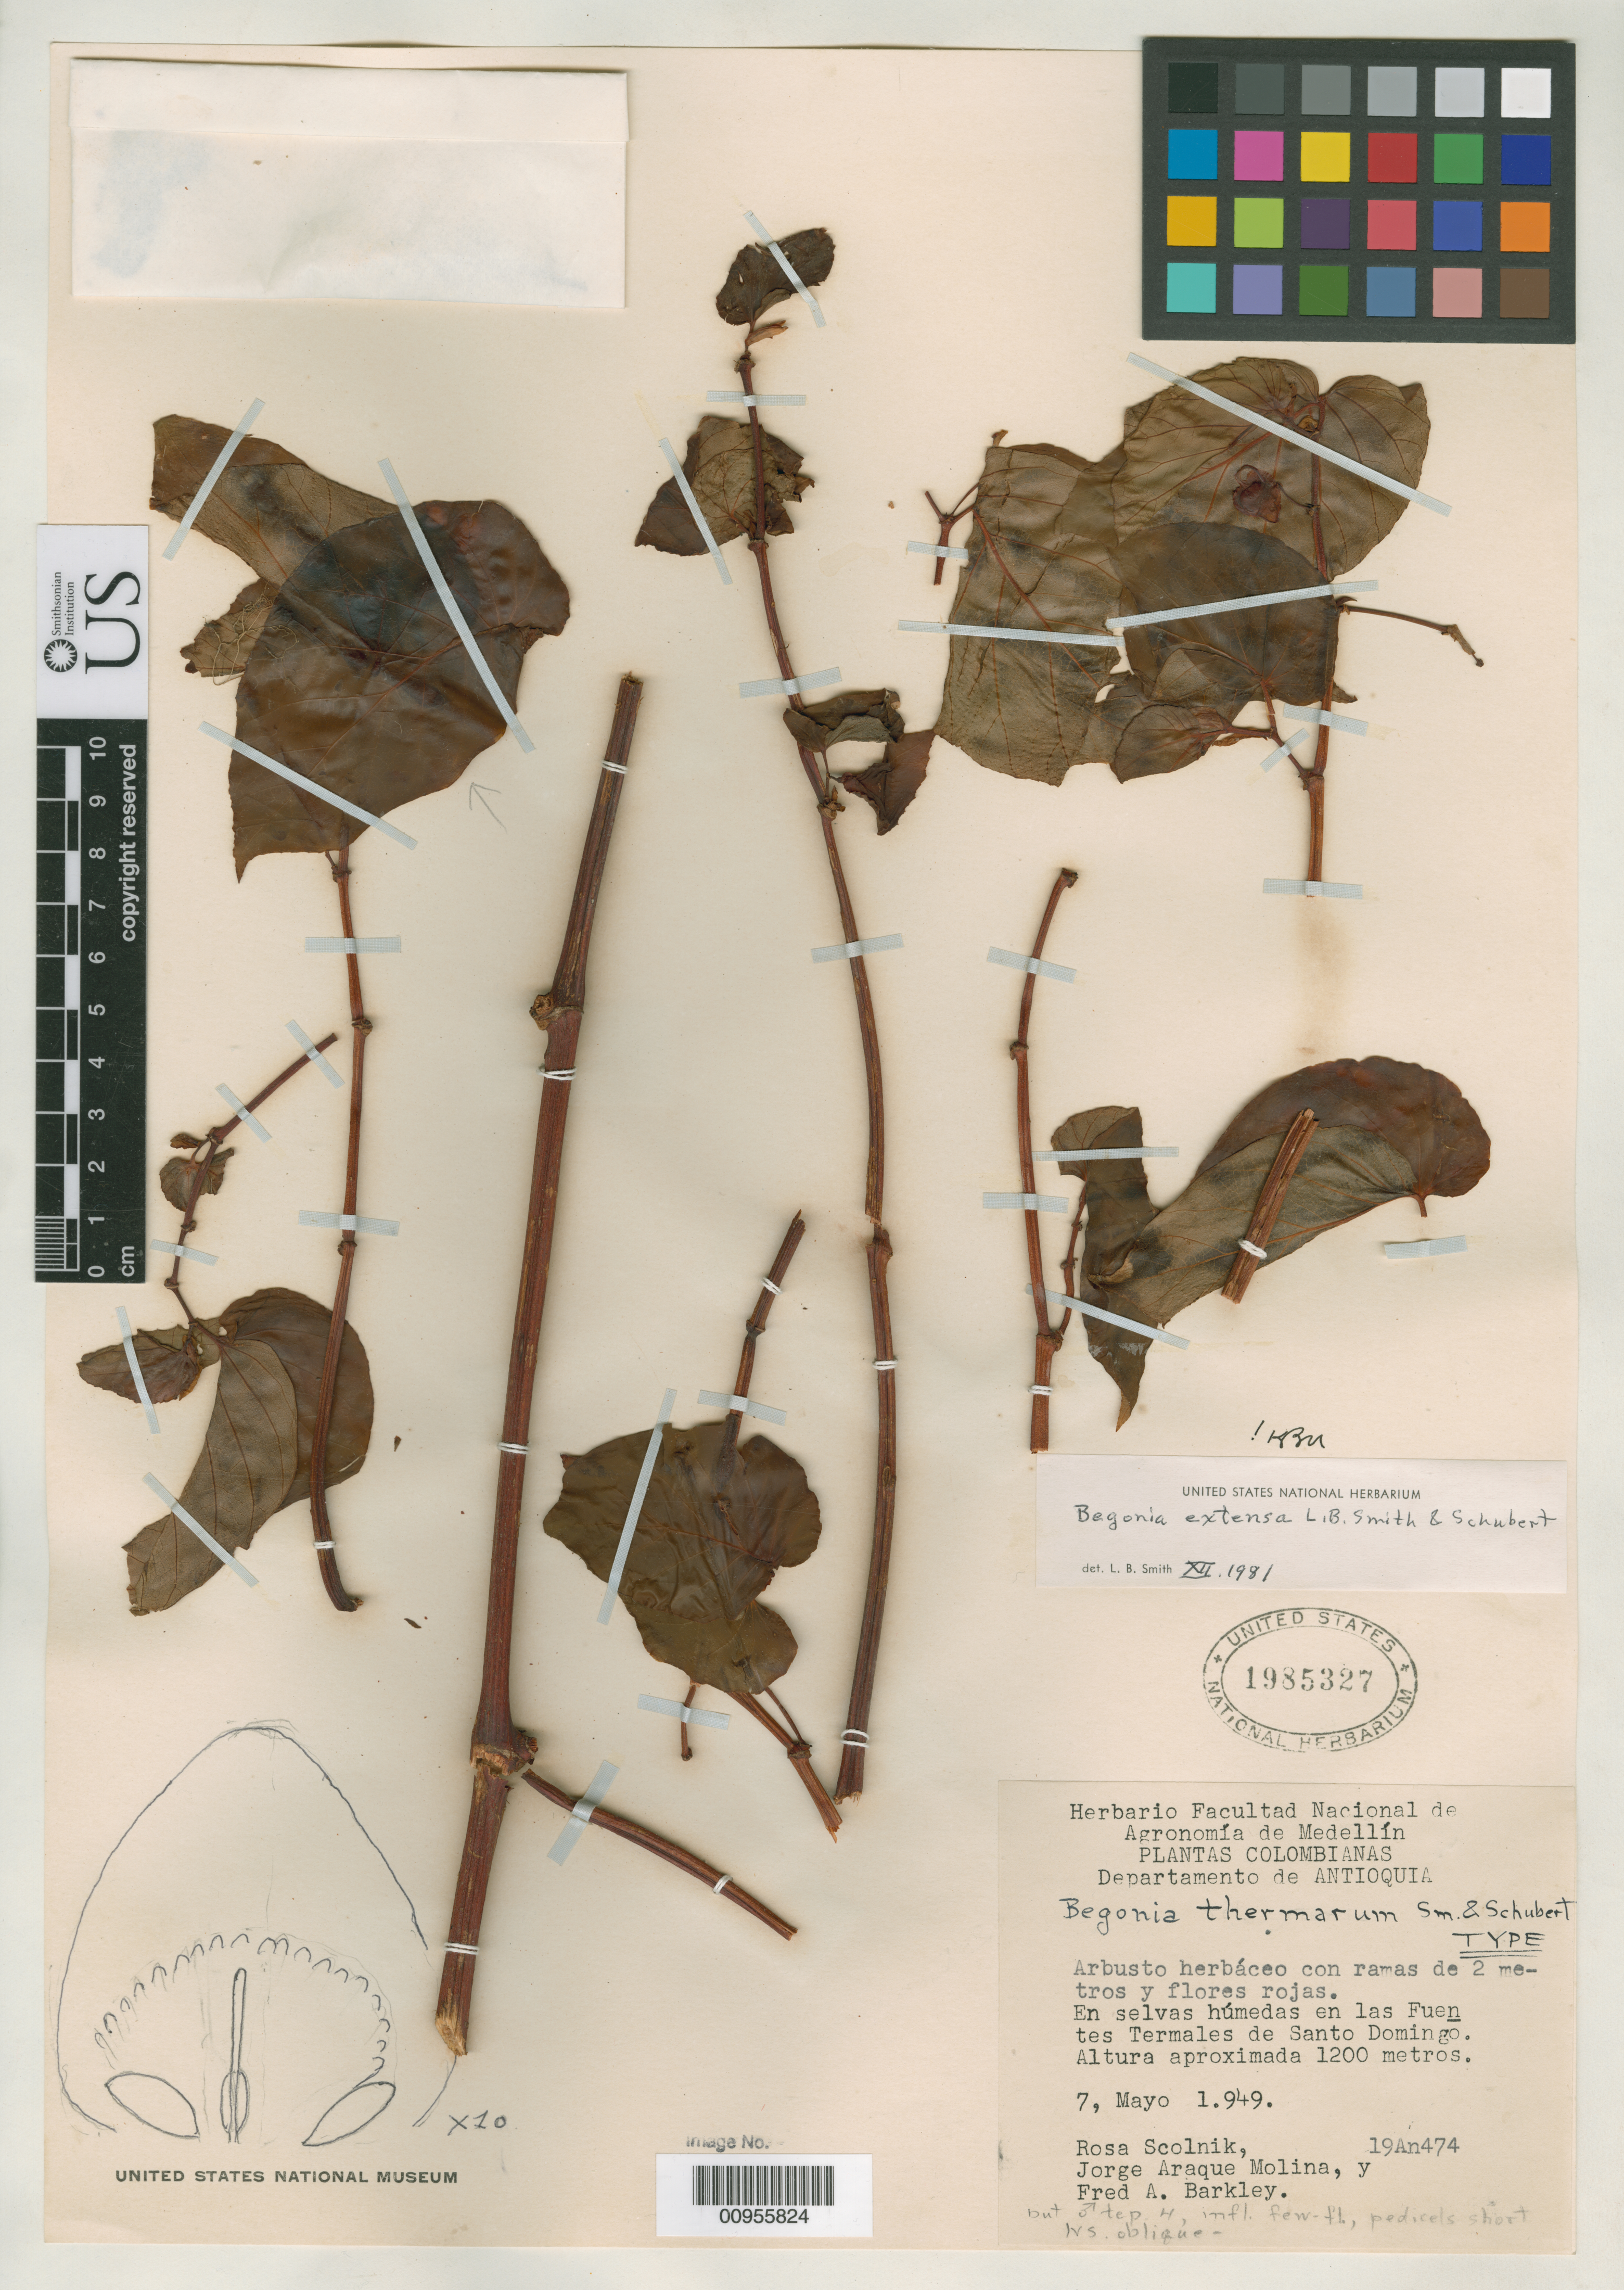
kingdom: Plantae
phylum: Tracheophyta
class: Magnoliopsida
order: Cucurbitales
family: Begoniaceae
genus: Begonia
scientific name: Begonia thermarum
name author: L.B. Sm. & B.G. Schub.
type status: Holotype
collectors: R. Scolnik, J. Araque Molina & F. A. Barkley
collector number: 19An474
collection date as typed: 07 May 1949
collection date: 1949-05-07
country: Colombia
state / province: Antioquia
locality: Fuentes Termales de Santo Domingo.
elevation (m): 1200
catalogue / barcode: US 1985327